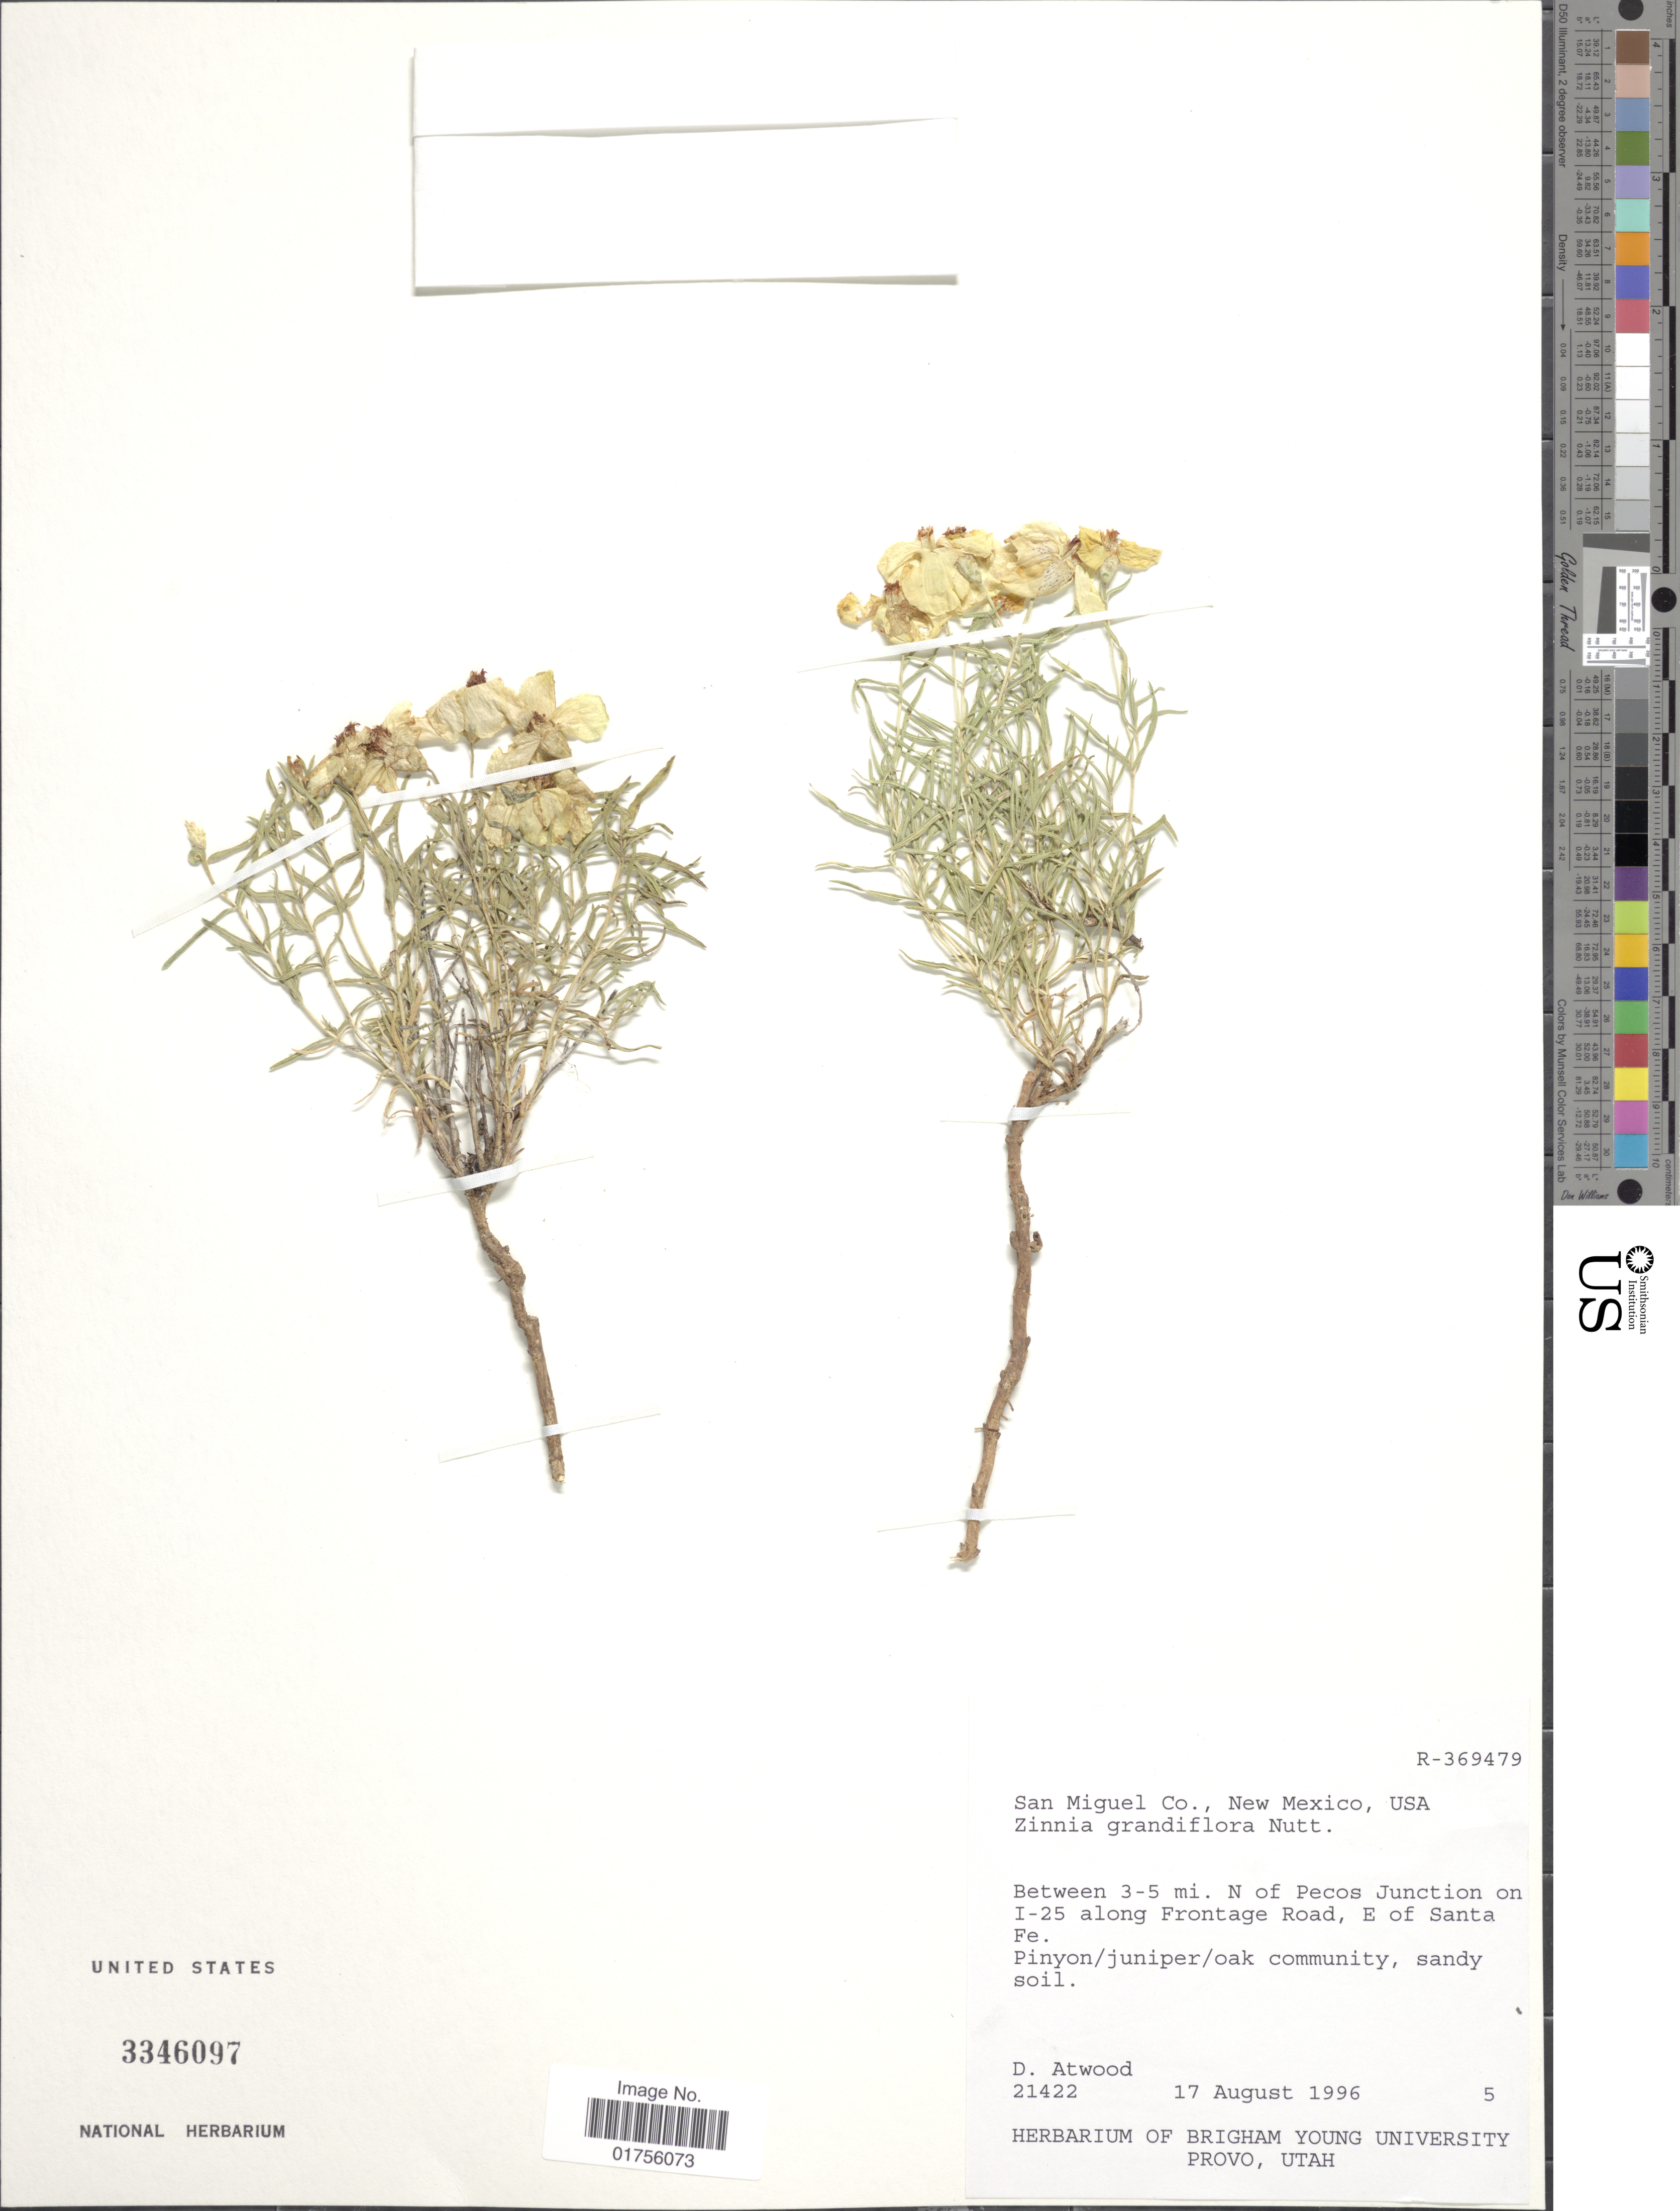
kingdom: Plantae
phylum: Tracheophyta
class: Magnoliopsida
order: Asterales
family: Asteraceae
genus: Zinnia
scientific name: Zinnia grandiflora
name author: Nutt.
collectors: D. Atwood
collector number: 21422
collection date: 1996-08-17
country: United States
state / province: New Mexico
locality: San Miguel Co., New Mexico, USA, Between 3-5 mi. N of Pecos Junction on I-25 along Frontage Road, E of Santa Fe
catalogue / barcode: US 3346097